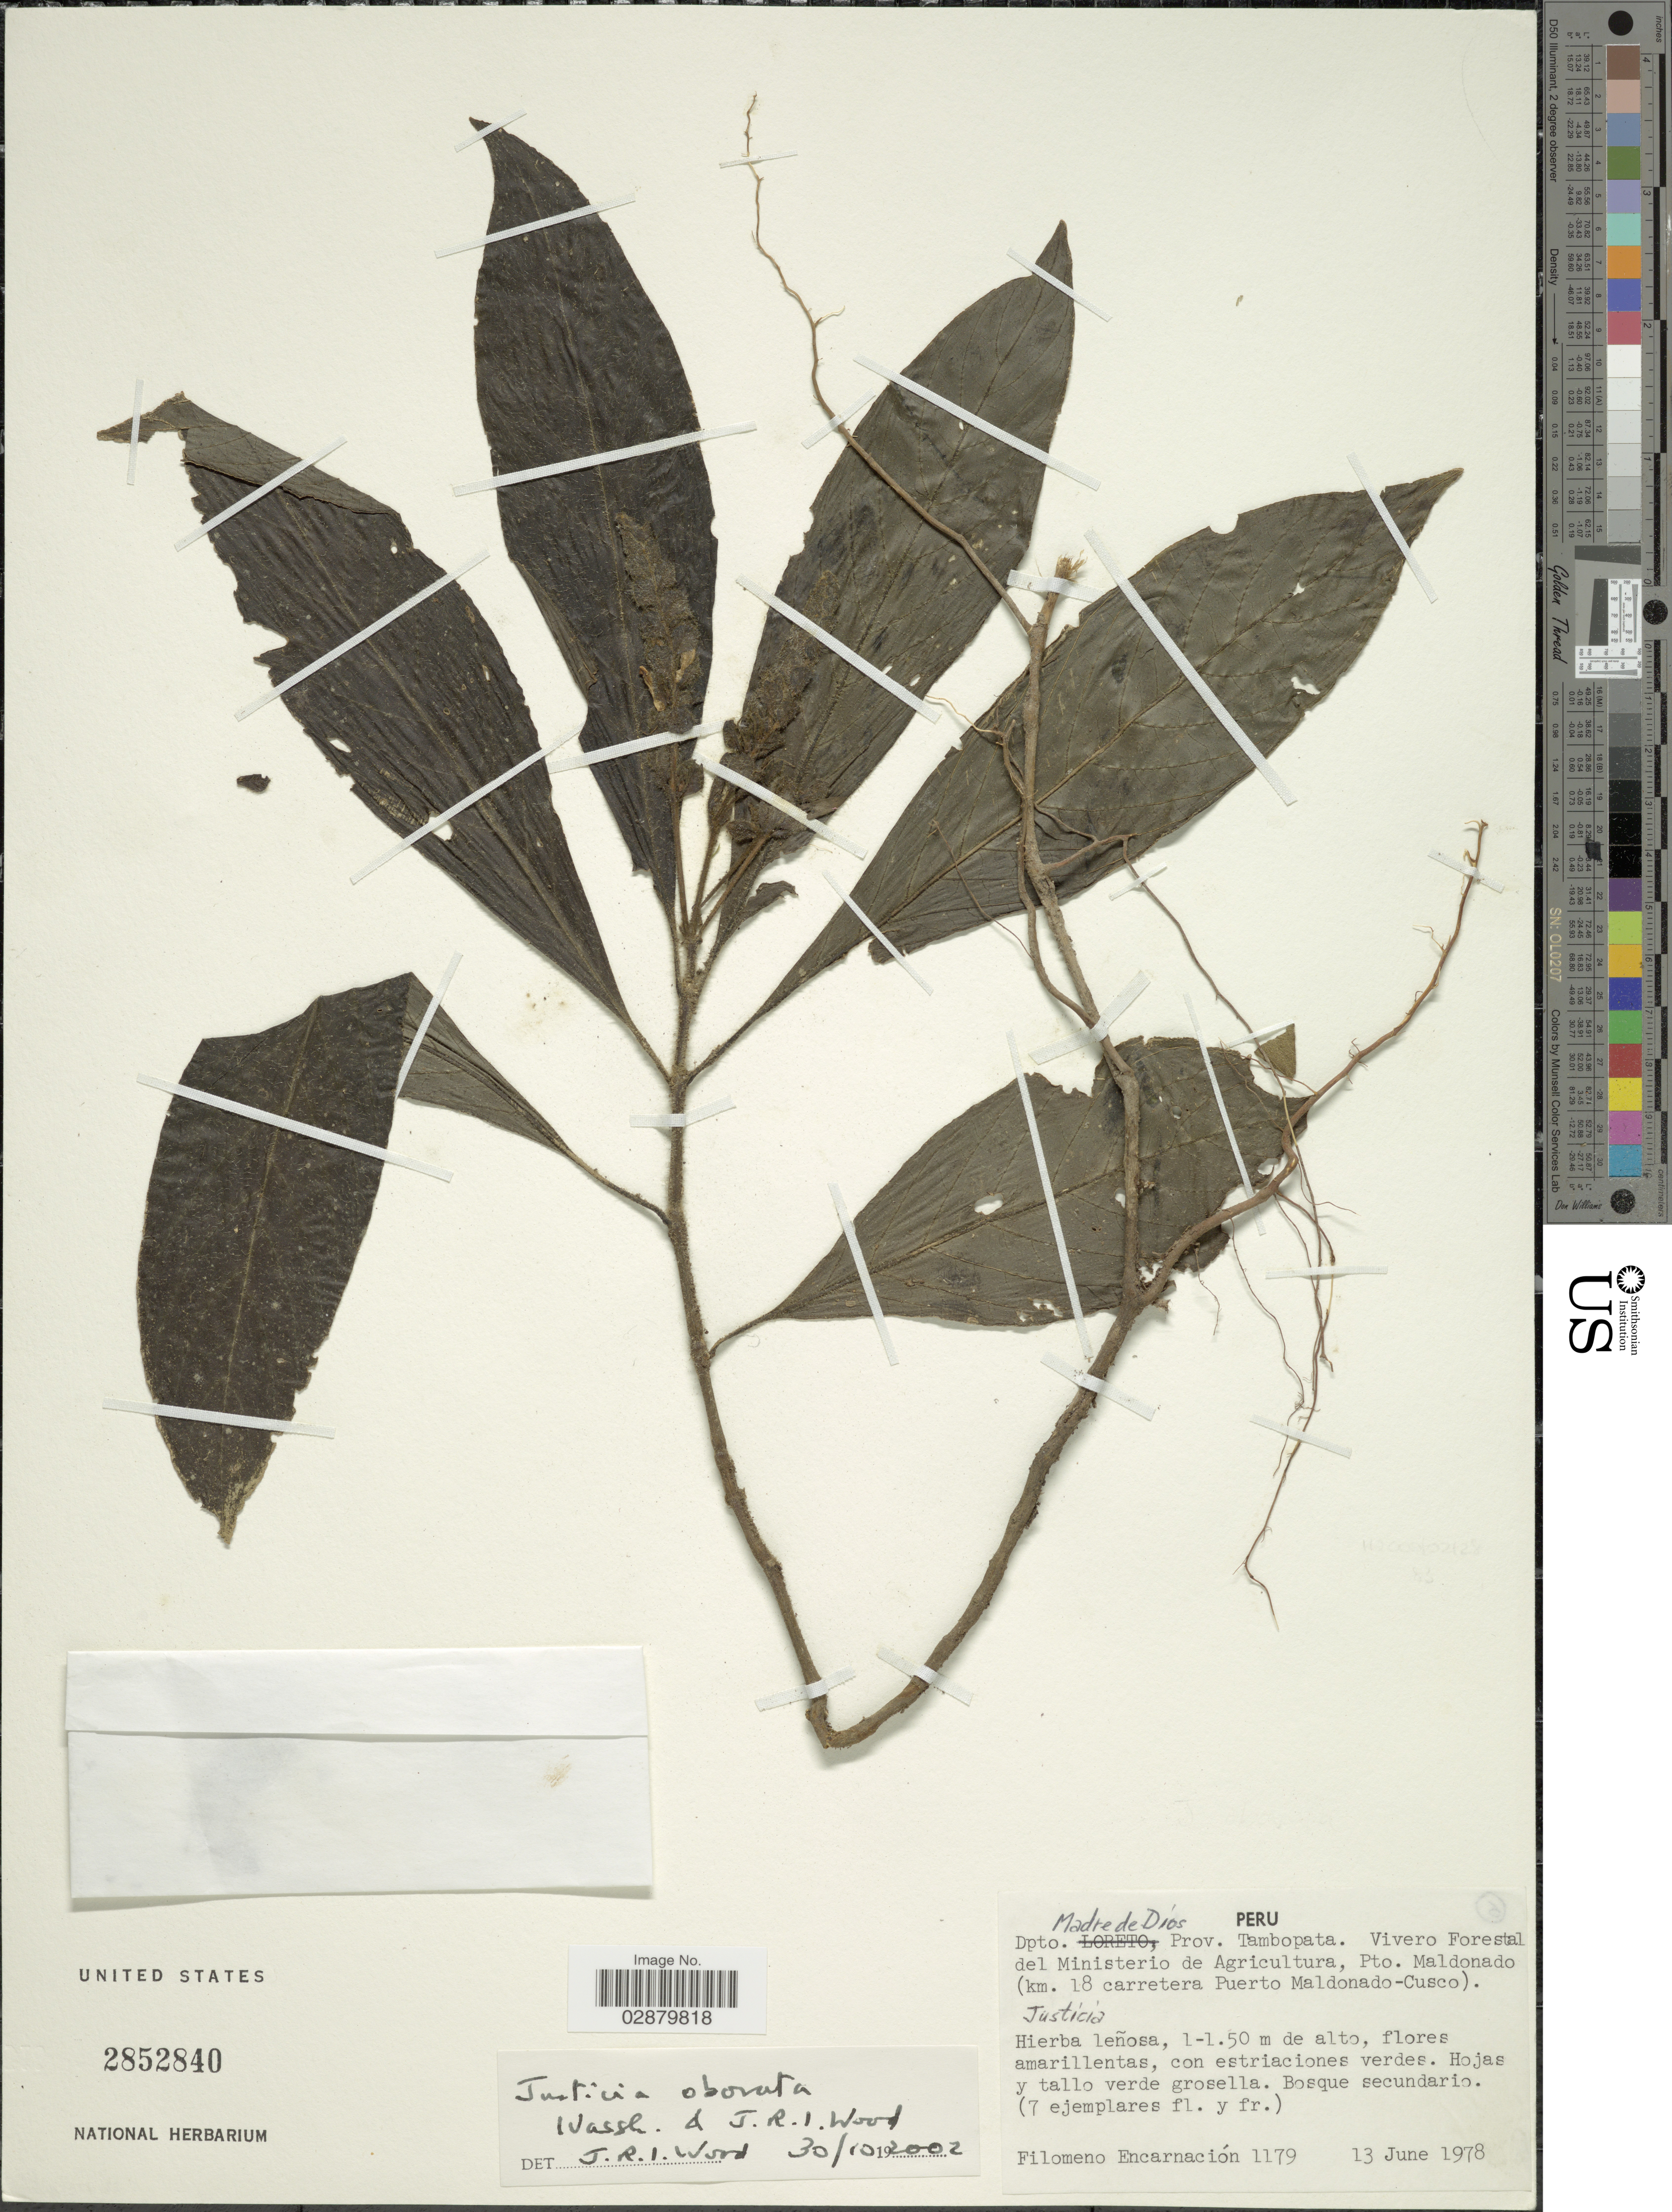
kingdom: Plantae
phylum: Tracheophyta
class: Magnoliopsida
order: Lamiales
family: Acanthaceae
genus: Justicia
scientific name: Justicia obovata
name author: Wassh. & J.R.I. Wood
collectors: F. Encarnación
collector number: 1179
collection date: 1978-06-13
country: Peru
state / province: Madre de Dios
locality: Dpto. Madre de Dios, Prov. Tambopata. Vivero Forestal del Ministerio de Agricultura, Pto. Maldonado (km. 18 carretera Puerto Maldonado-Cusco).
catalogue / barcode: US 2852840